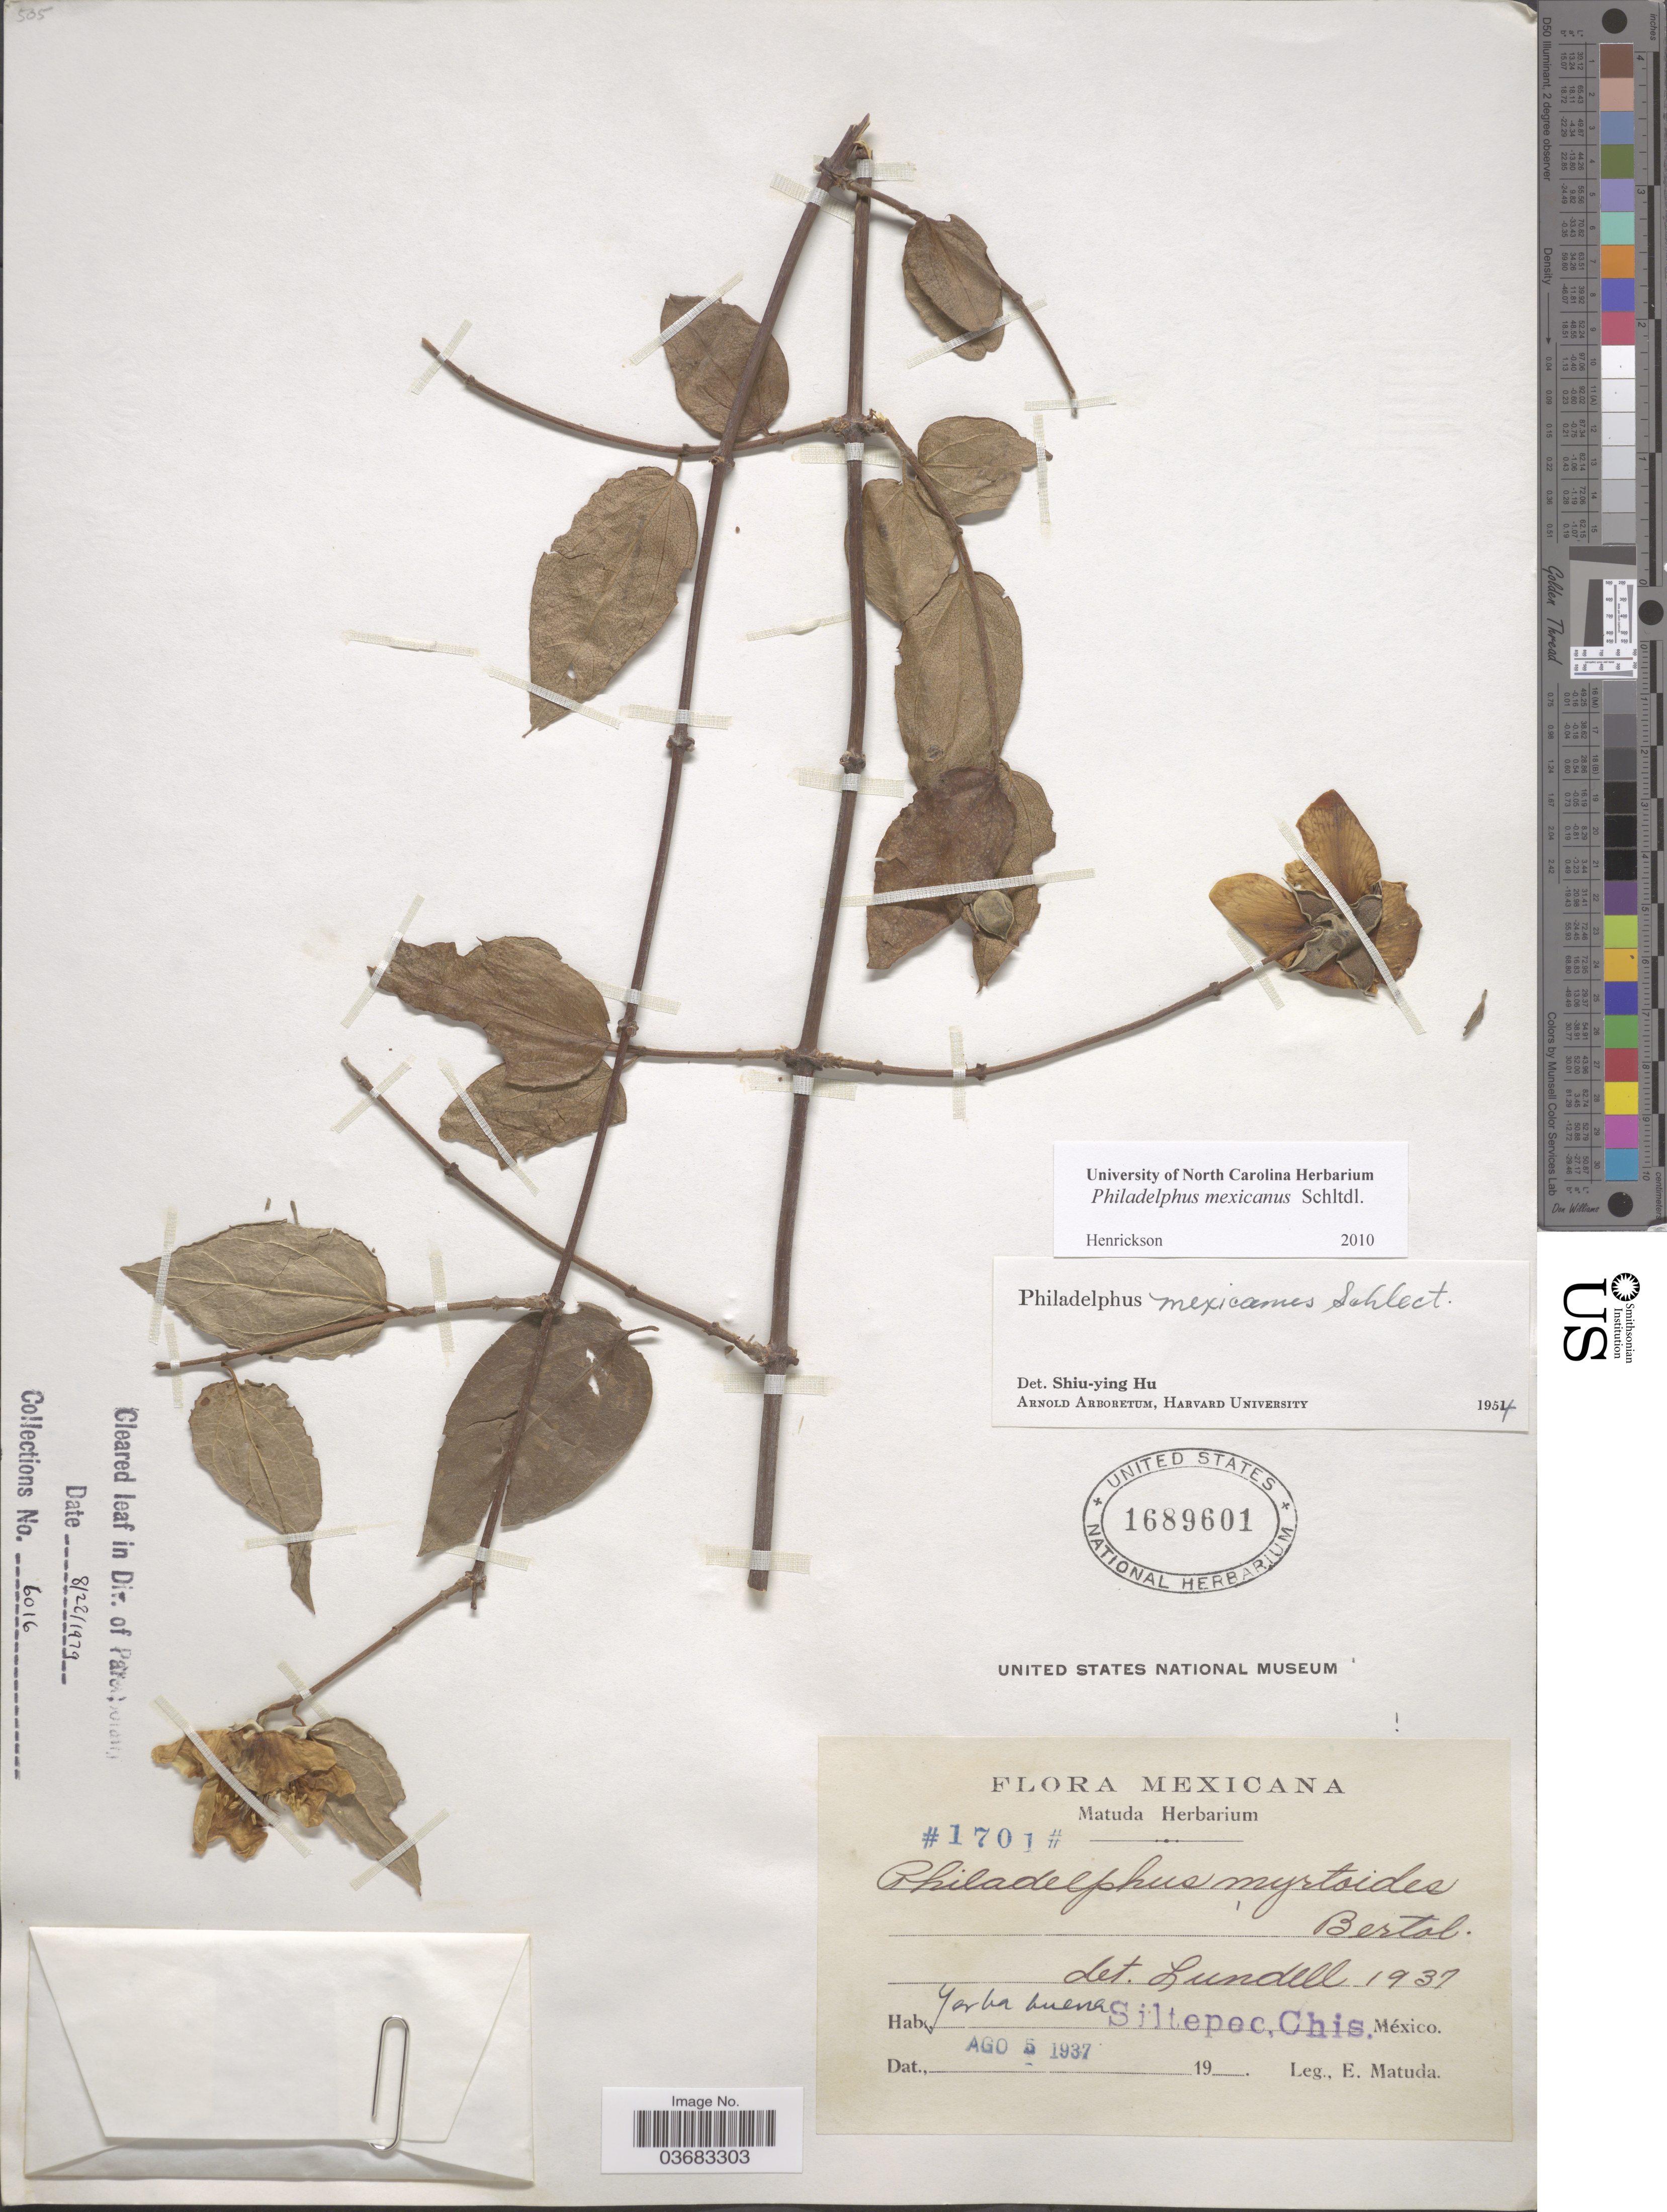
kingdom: Plantae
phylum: Tracheophyta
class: Magnoliopsida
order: Cornales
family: Hydrangeaceae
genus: Philadelphus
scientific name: Philadelphus mexicanus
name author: Schltdl.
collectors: E. Matuda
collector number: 1701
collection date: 1937-08-05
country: Mexico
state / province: Chiapas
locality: Yerba buena. Siltepec.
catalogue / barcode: US 1689601